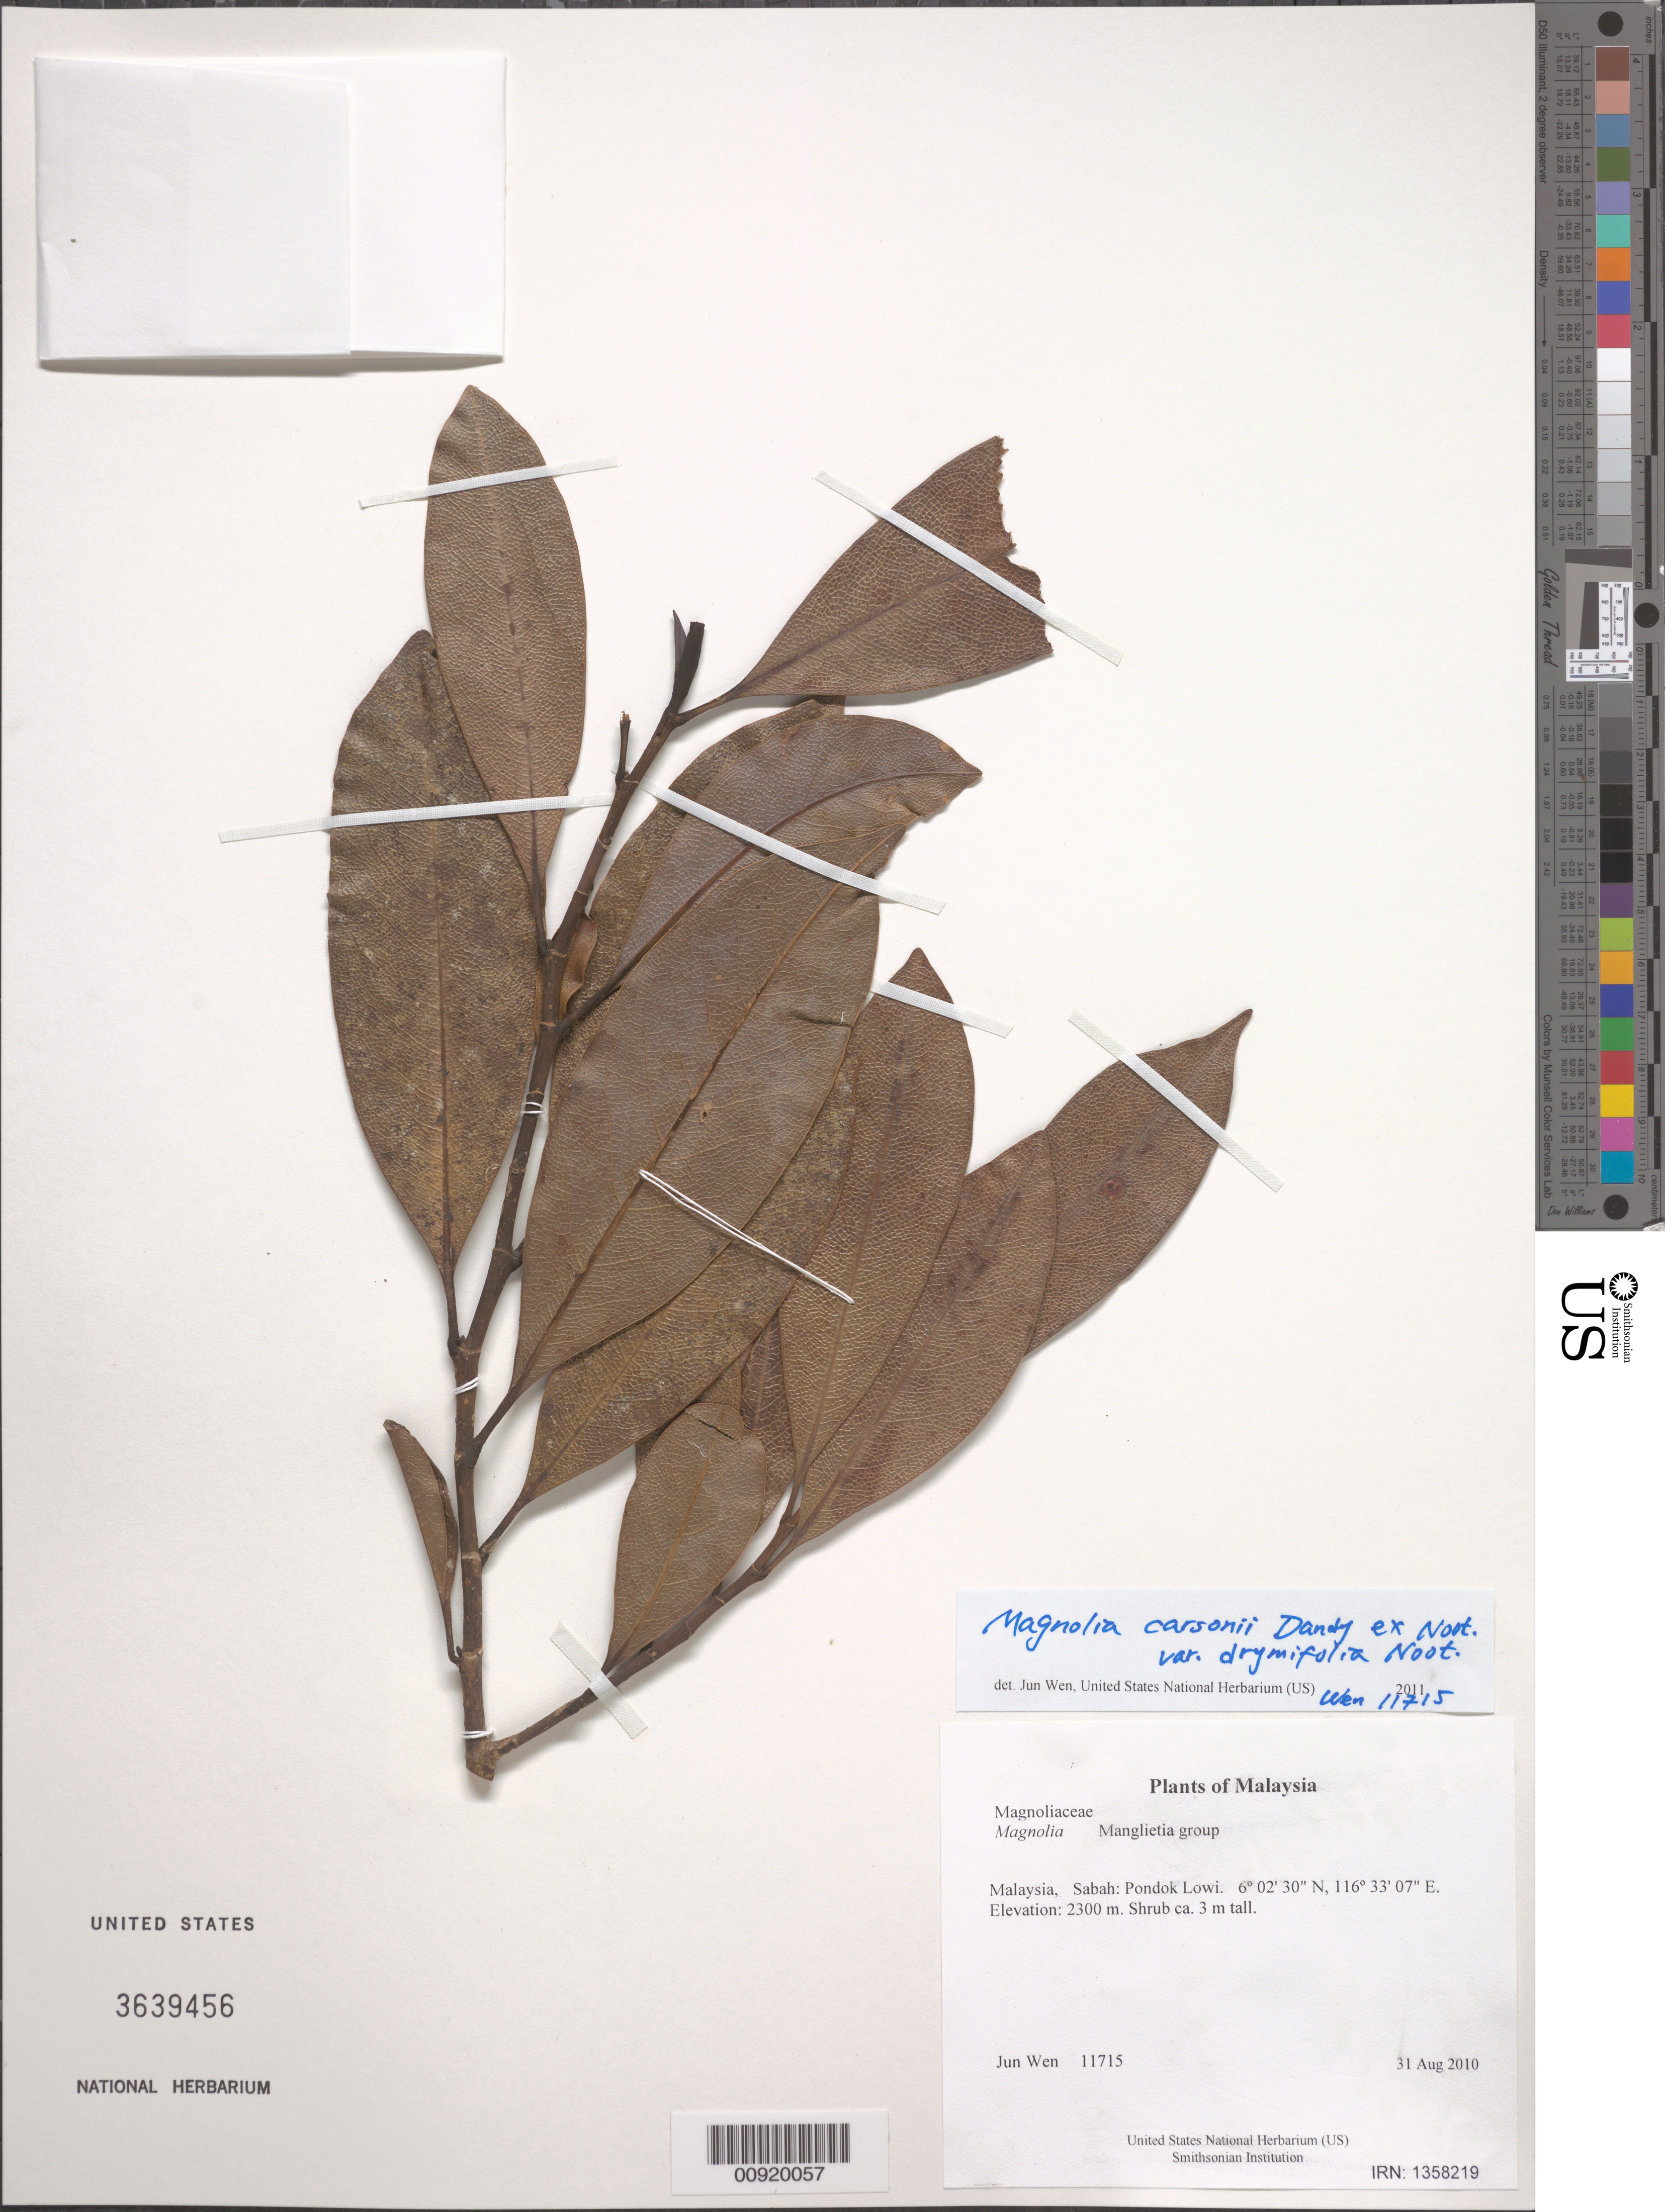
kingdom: Plantae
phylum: Tracheophyta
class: Magnoliopsida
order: Magnoliales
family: Magnoliaceae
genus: Magnolia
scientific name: Magnolia carsonii var. drymifolia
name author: Noot.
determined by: Wen, Jun, (BOT), Smithsonian Institution - National Museum of Natural History (UNITED STATES)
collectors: J. Wen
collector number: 11715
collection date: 2010-08-31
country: Malaysia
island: Borneo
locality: Sabah: Pondok Lowi.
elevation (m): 2300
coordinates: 06 02 29.6 N, 116 33 06.9 E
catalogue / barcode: US 3639456